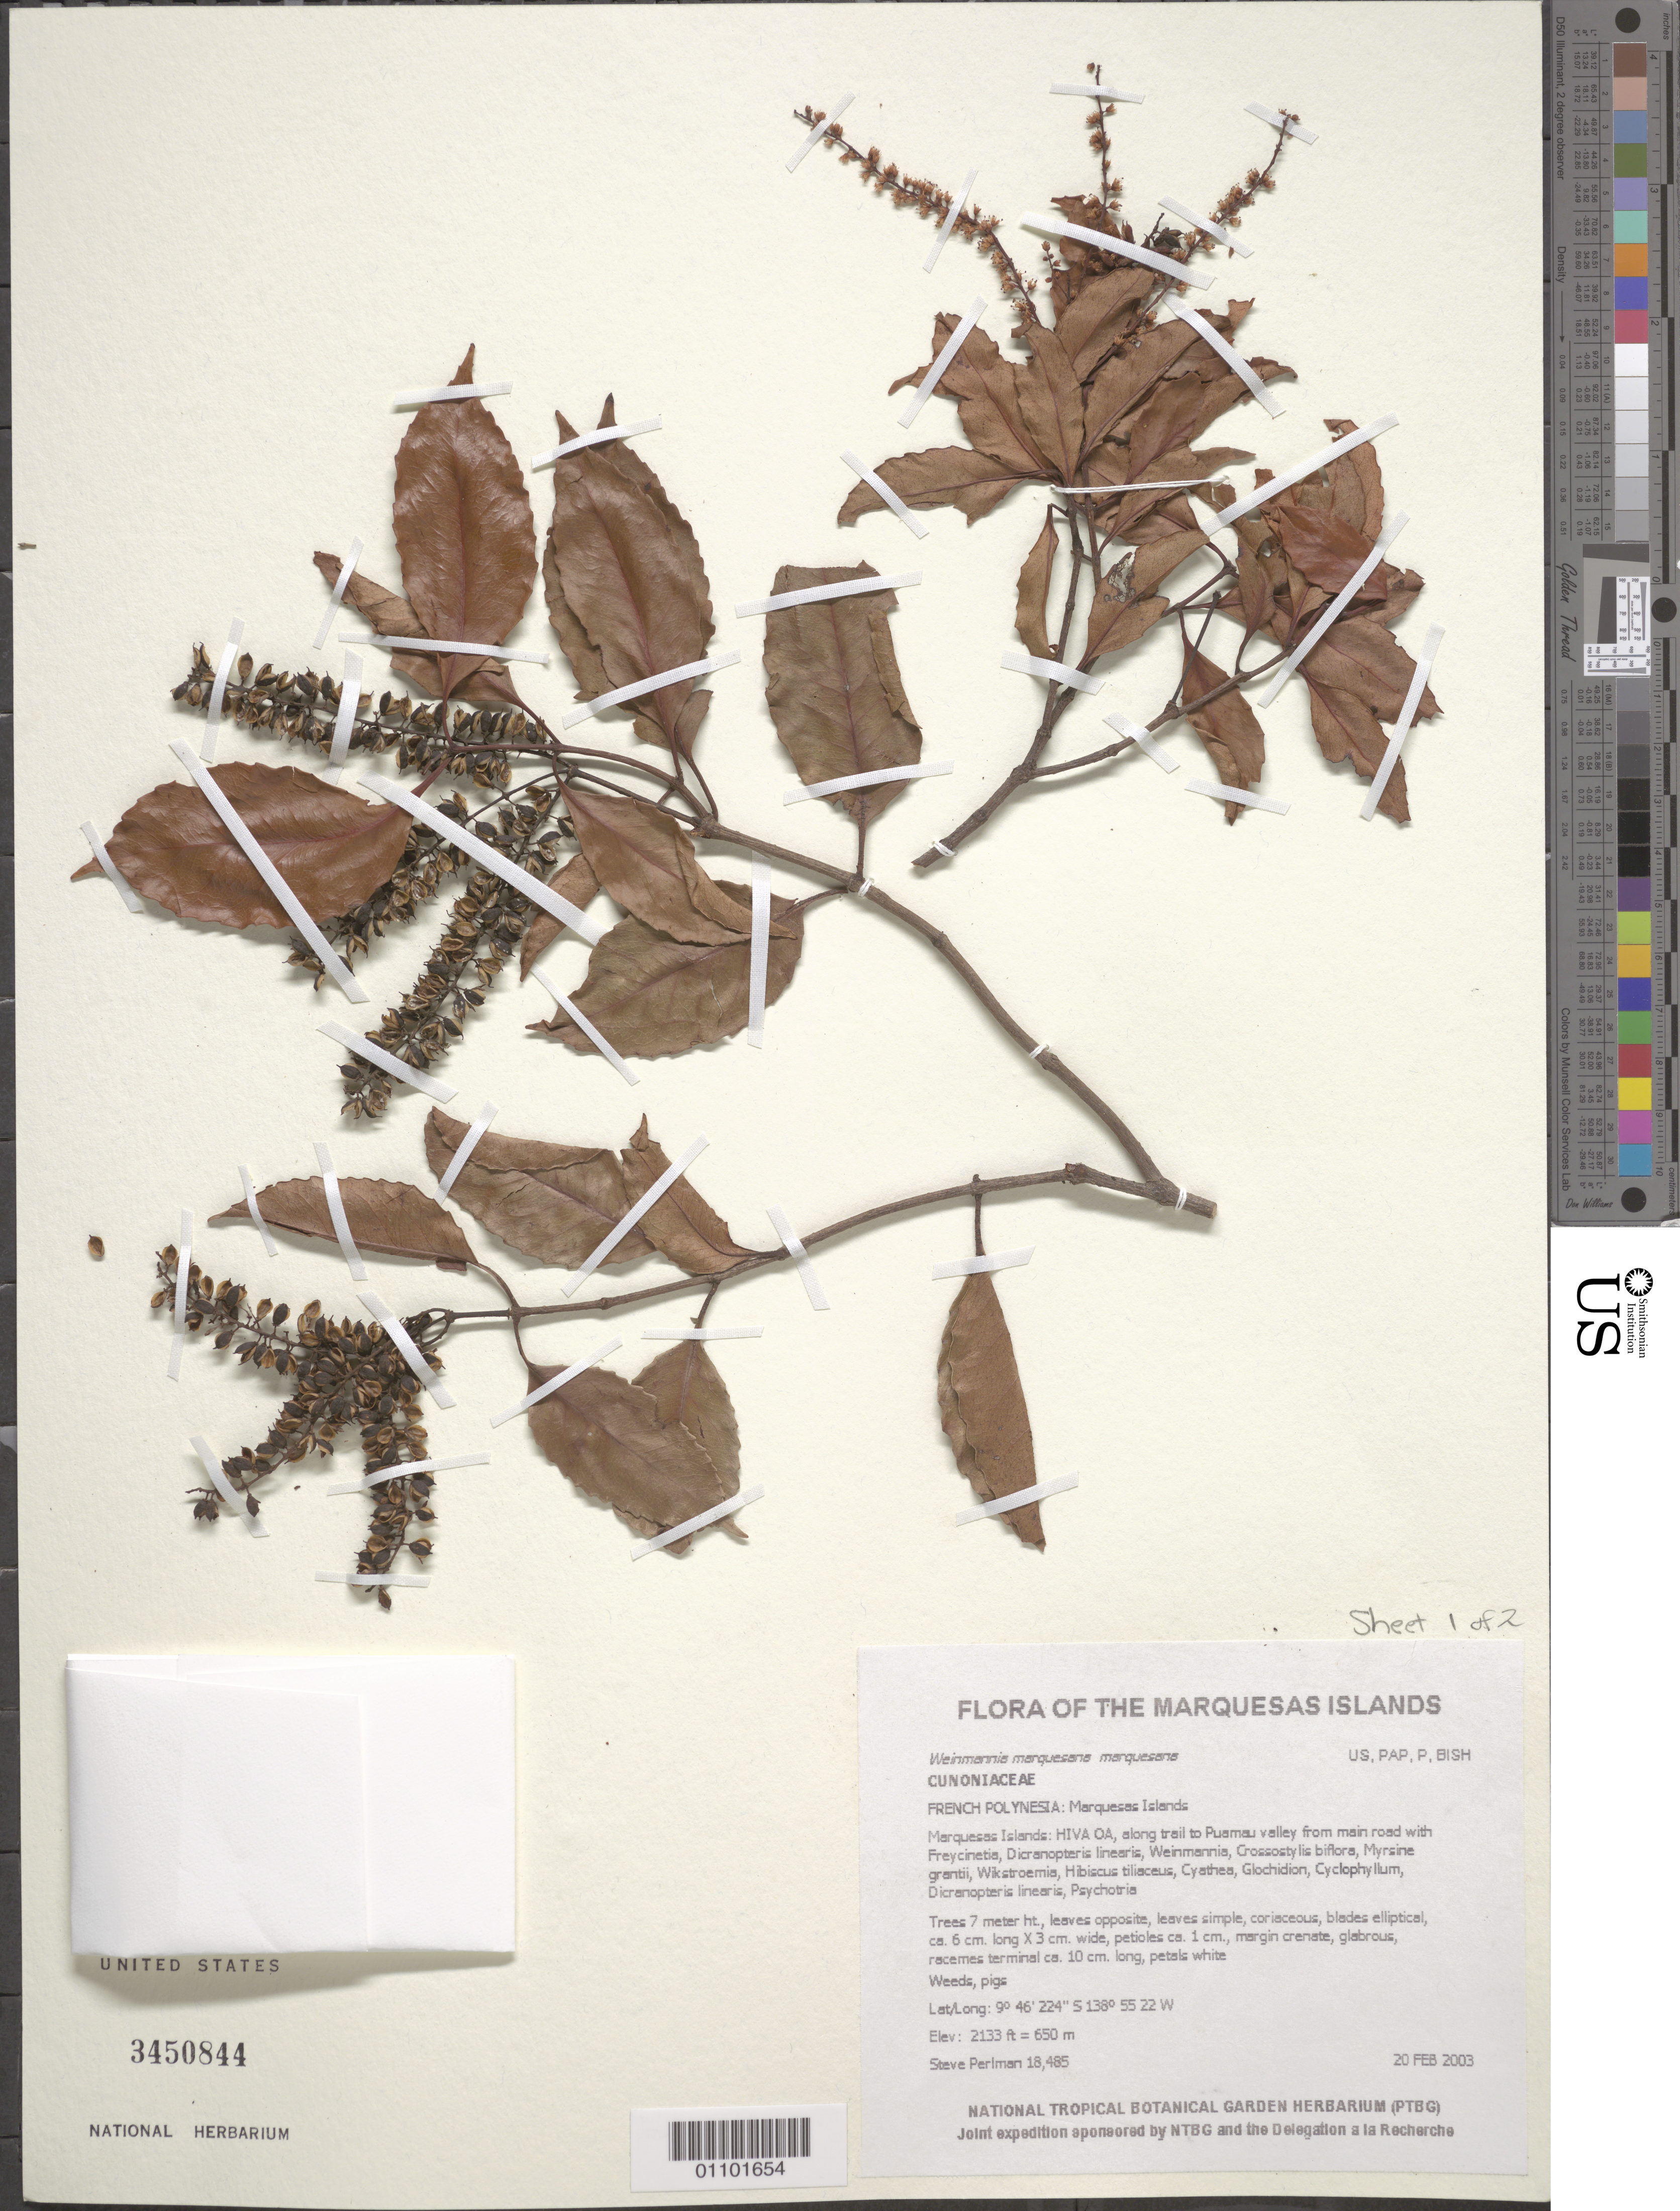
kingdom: Plantae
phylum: Tracheophyta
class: Magnoliopsida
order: Oxalidales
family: Cunoniaceae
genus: Pterophylla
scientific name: Pterophylla marquesana var. marquesana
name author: (F. Br.) Pillon & H.C. Hopkins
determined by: Wagner, W. L., (BOT), Smithsonian Institution - National Museum of Natural History (UNITED STATES)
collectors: S. P. Perlman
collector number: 18485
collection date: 2003-02-20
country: French Polynesia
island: Hiva Oa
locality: Along trail to Puamau valley from main road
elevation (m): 650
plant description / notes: Weeds, pigs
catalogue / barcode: US 3450844